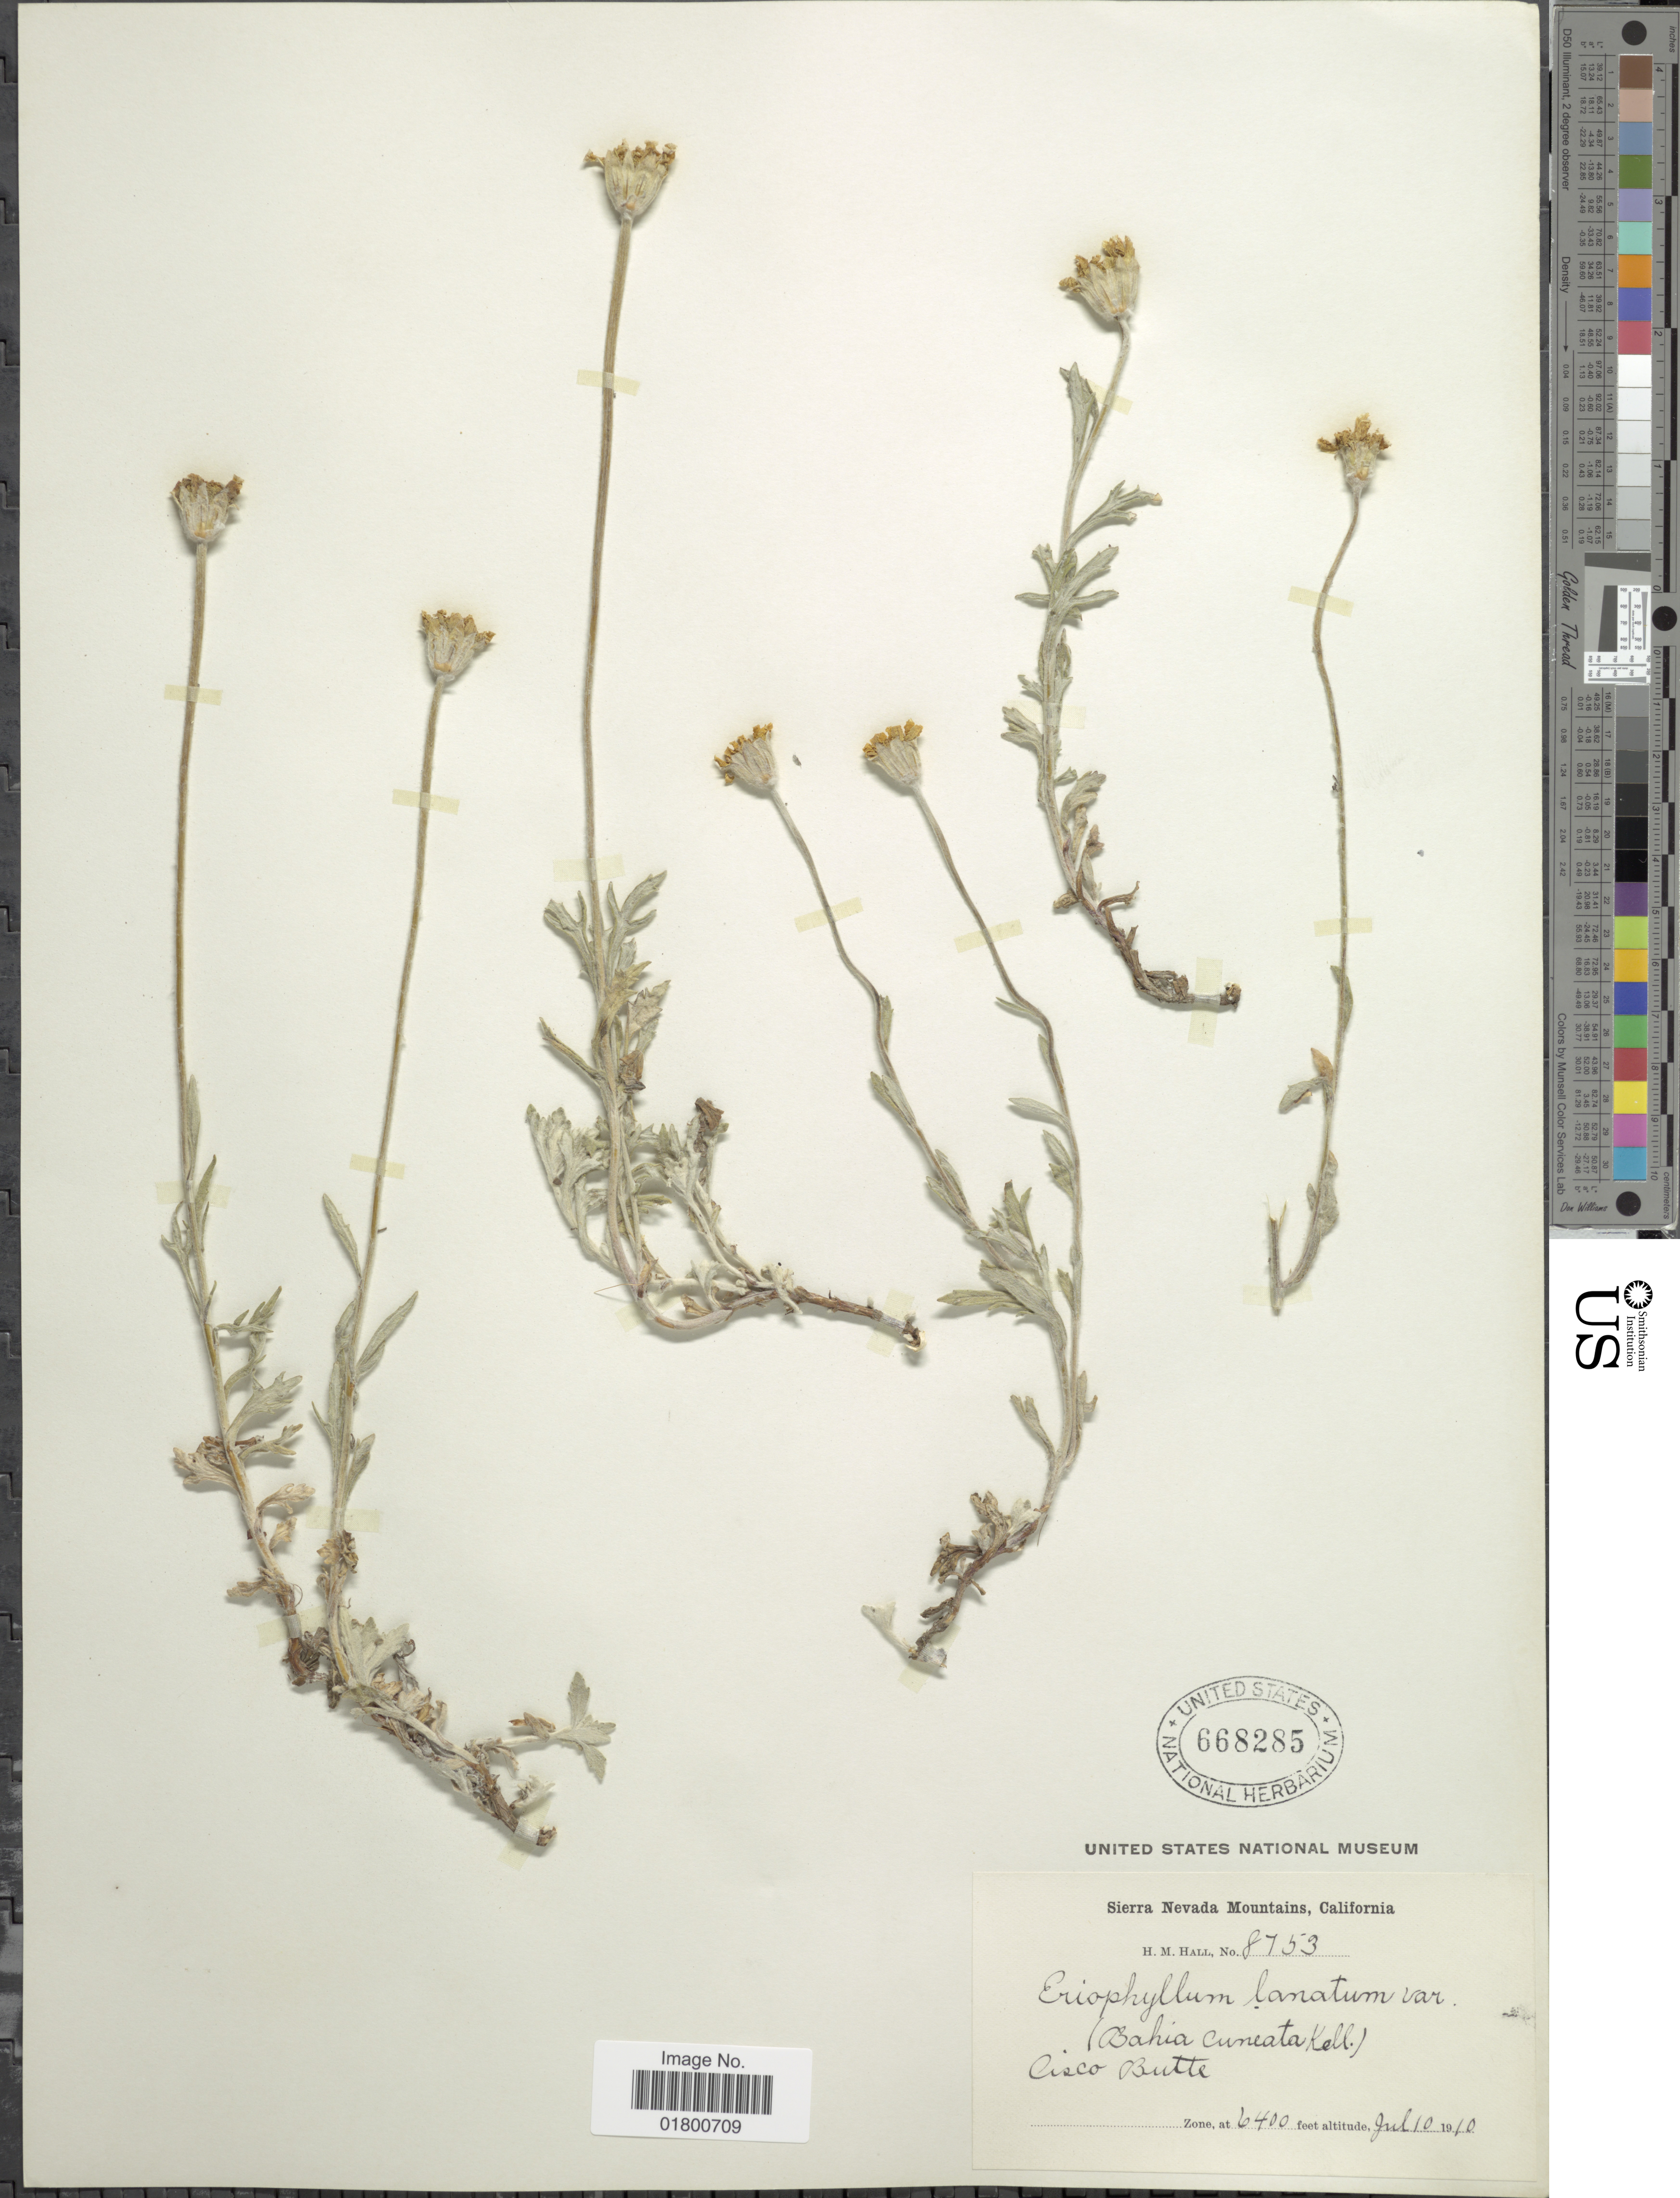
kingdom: Plantae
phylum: Tracheophyta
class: Magnoliopsida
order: Asterales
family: Asteraceae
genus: Eriophyllum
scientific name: Eriophyllum sp.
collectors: H. M. Hall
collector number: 8753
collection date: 1910-07-10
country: United States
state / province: California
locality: Sierra Nevada Mountains, California, Cisco BUtte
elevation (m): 1951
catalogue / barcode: US 668285